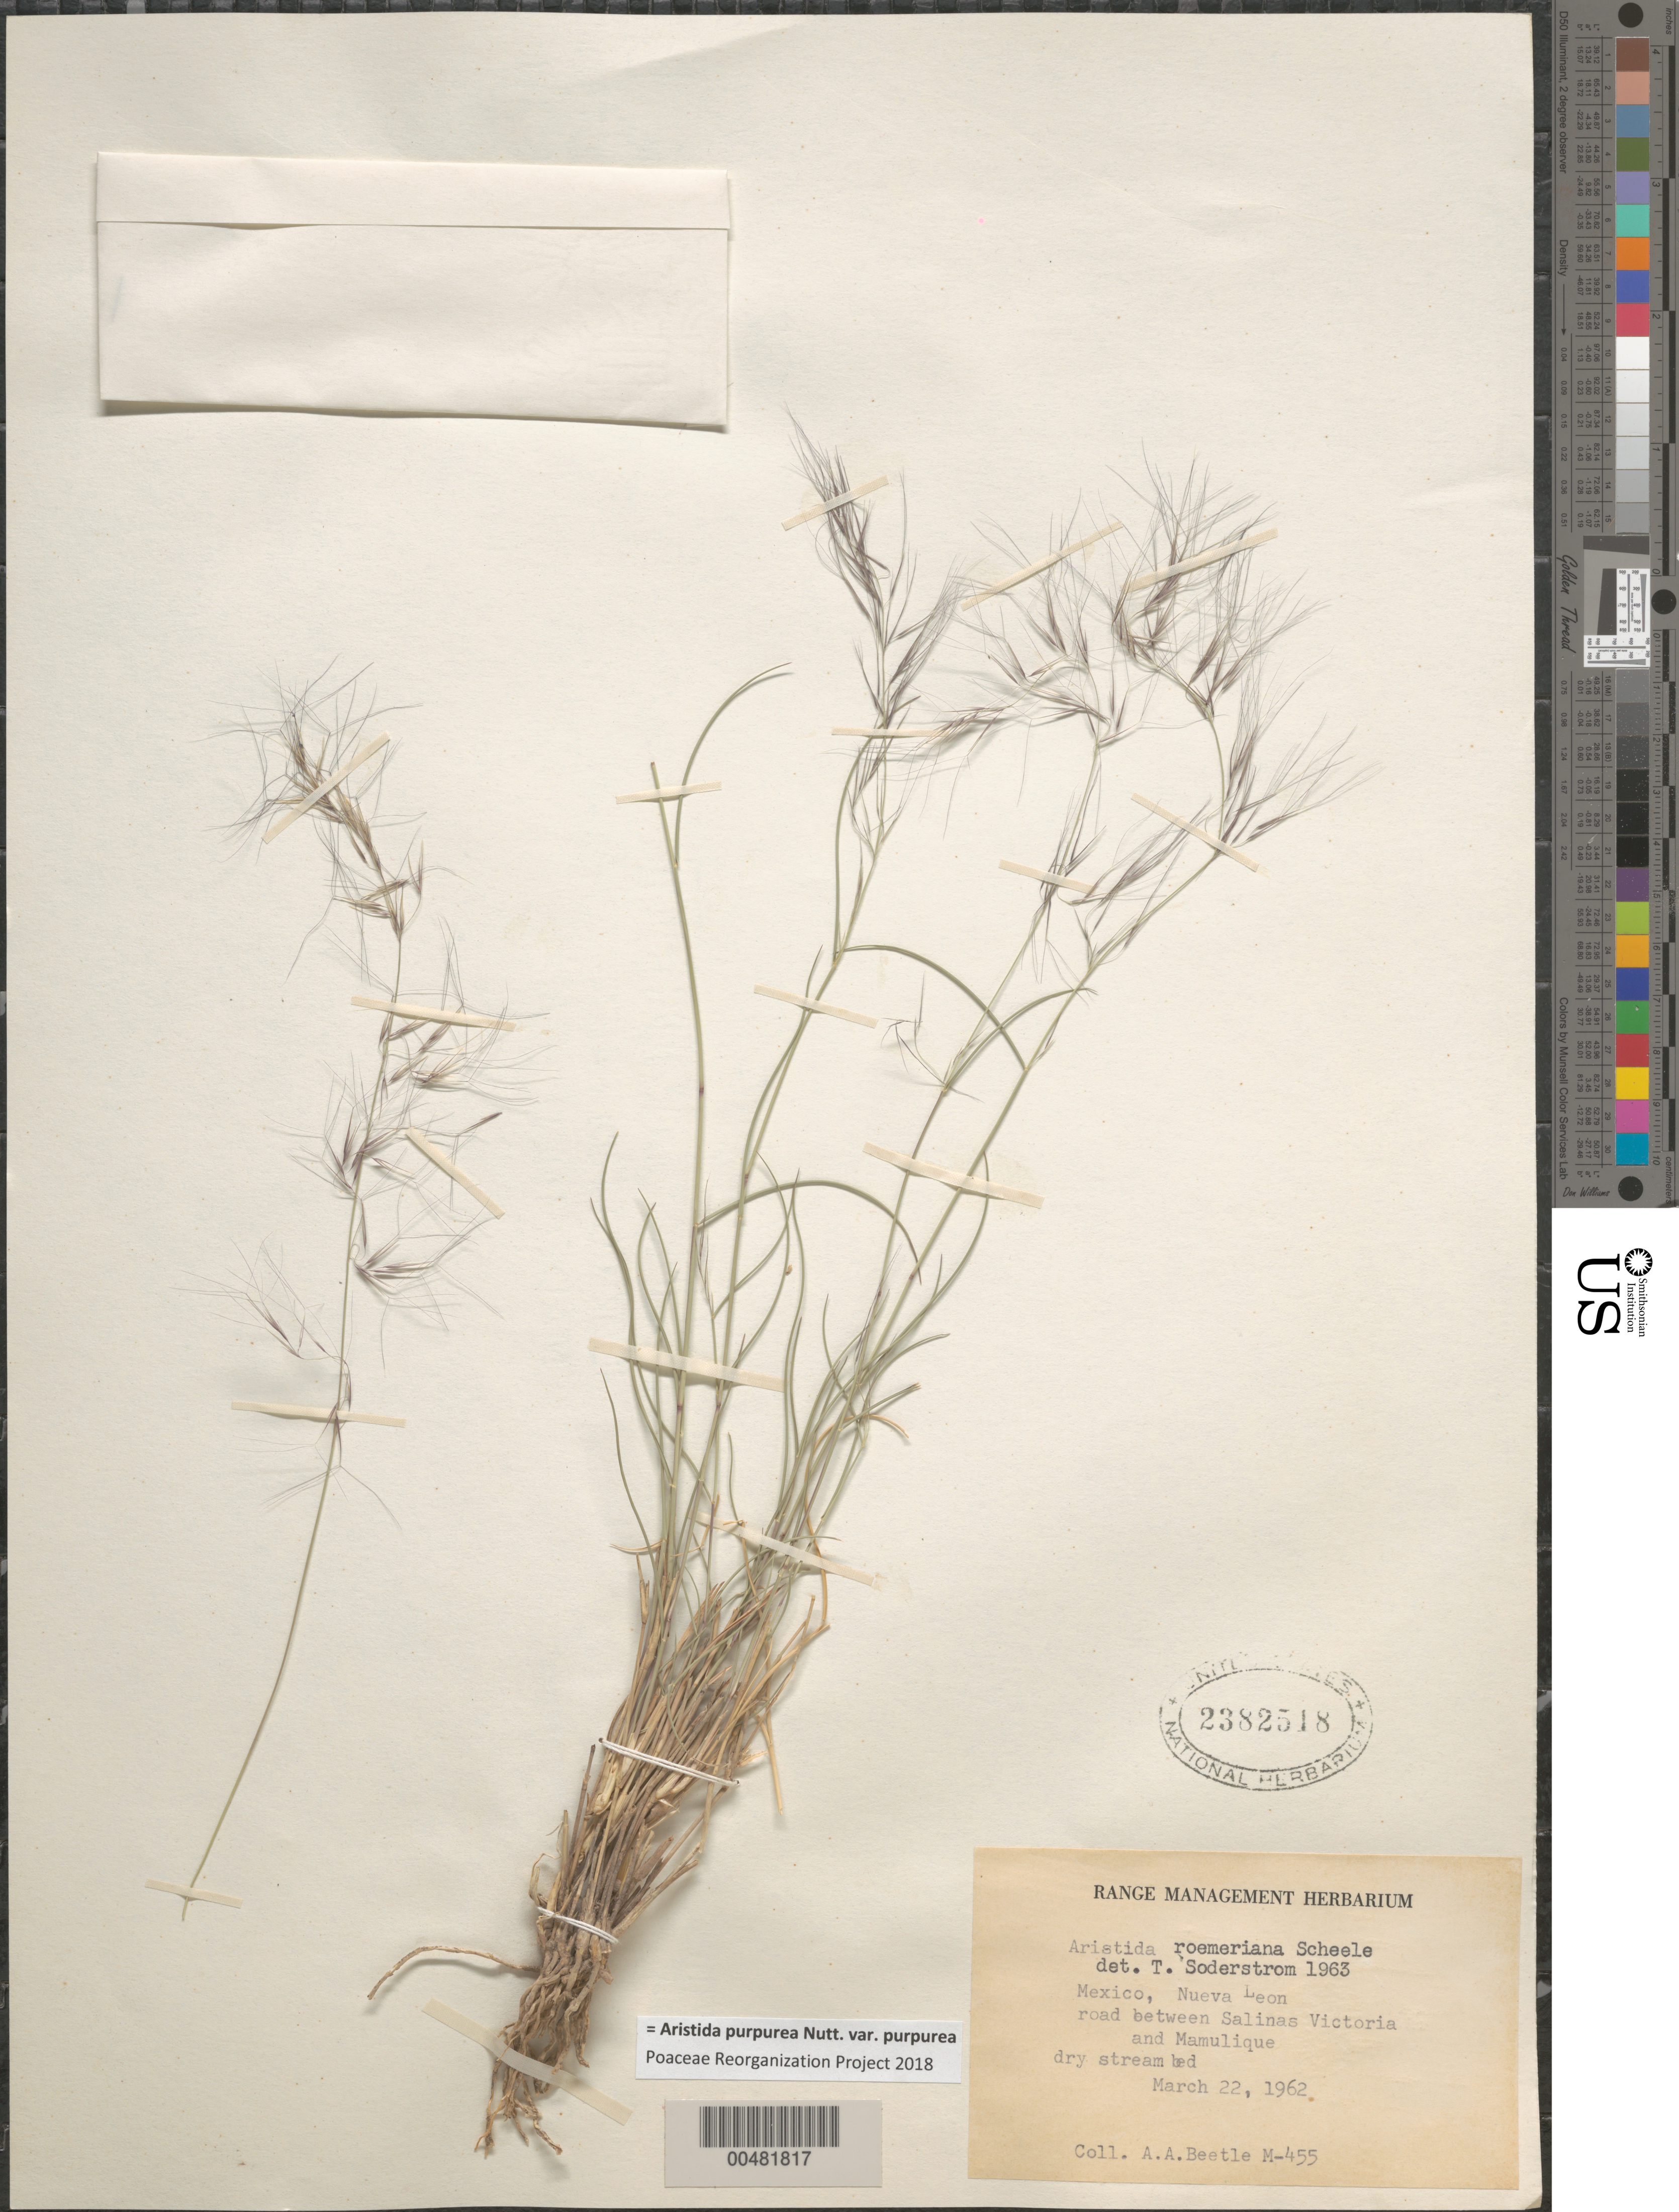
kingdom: Plantae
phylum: Tracheophyta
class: Liliopsida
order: Poales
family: Poaceae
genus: Aristida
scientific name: Aristida purpurea var. purpurea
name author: Nutt.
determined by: Poaceae Reorganization Project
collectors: A. A. Beetle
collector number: M-455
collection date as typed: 22 Mar 1962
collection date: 1962-03-22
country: Mexico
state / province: Nuevo Leon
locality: Rd between Salinas and Victoria and Mamulique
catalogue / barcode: US 2382518